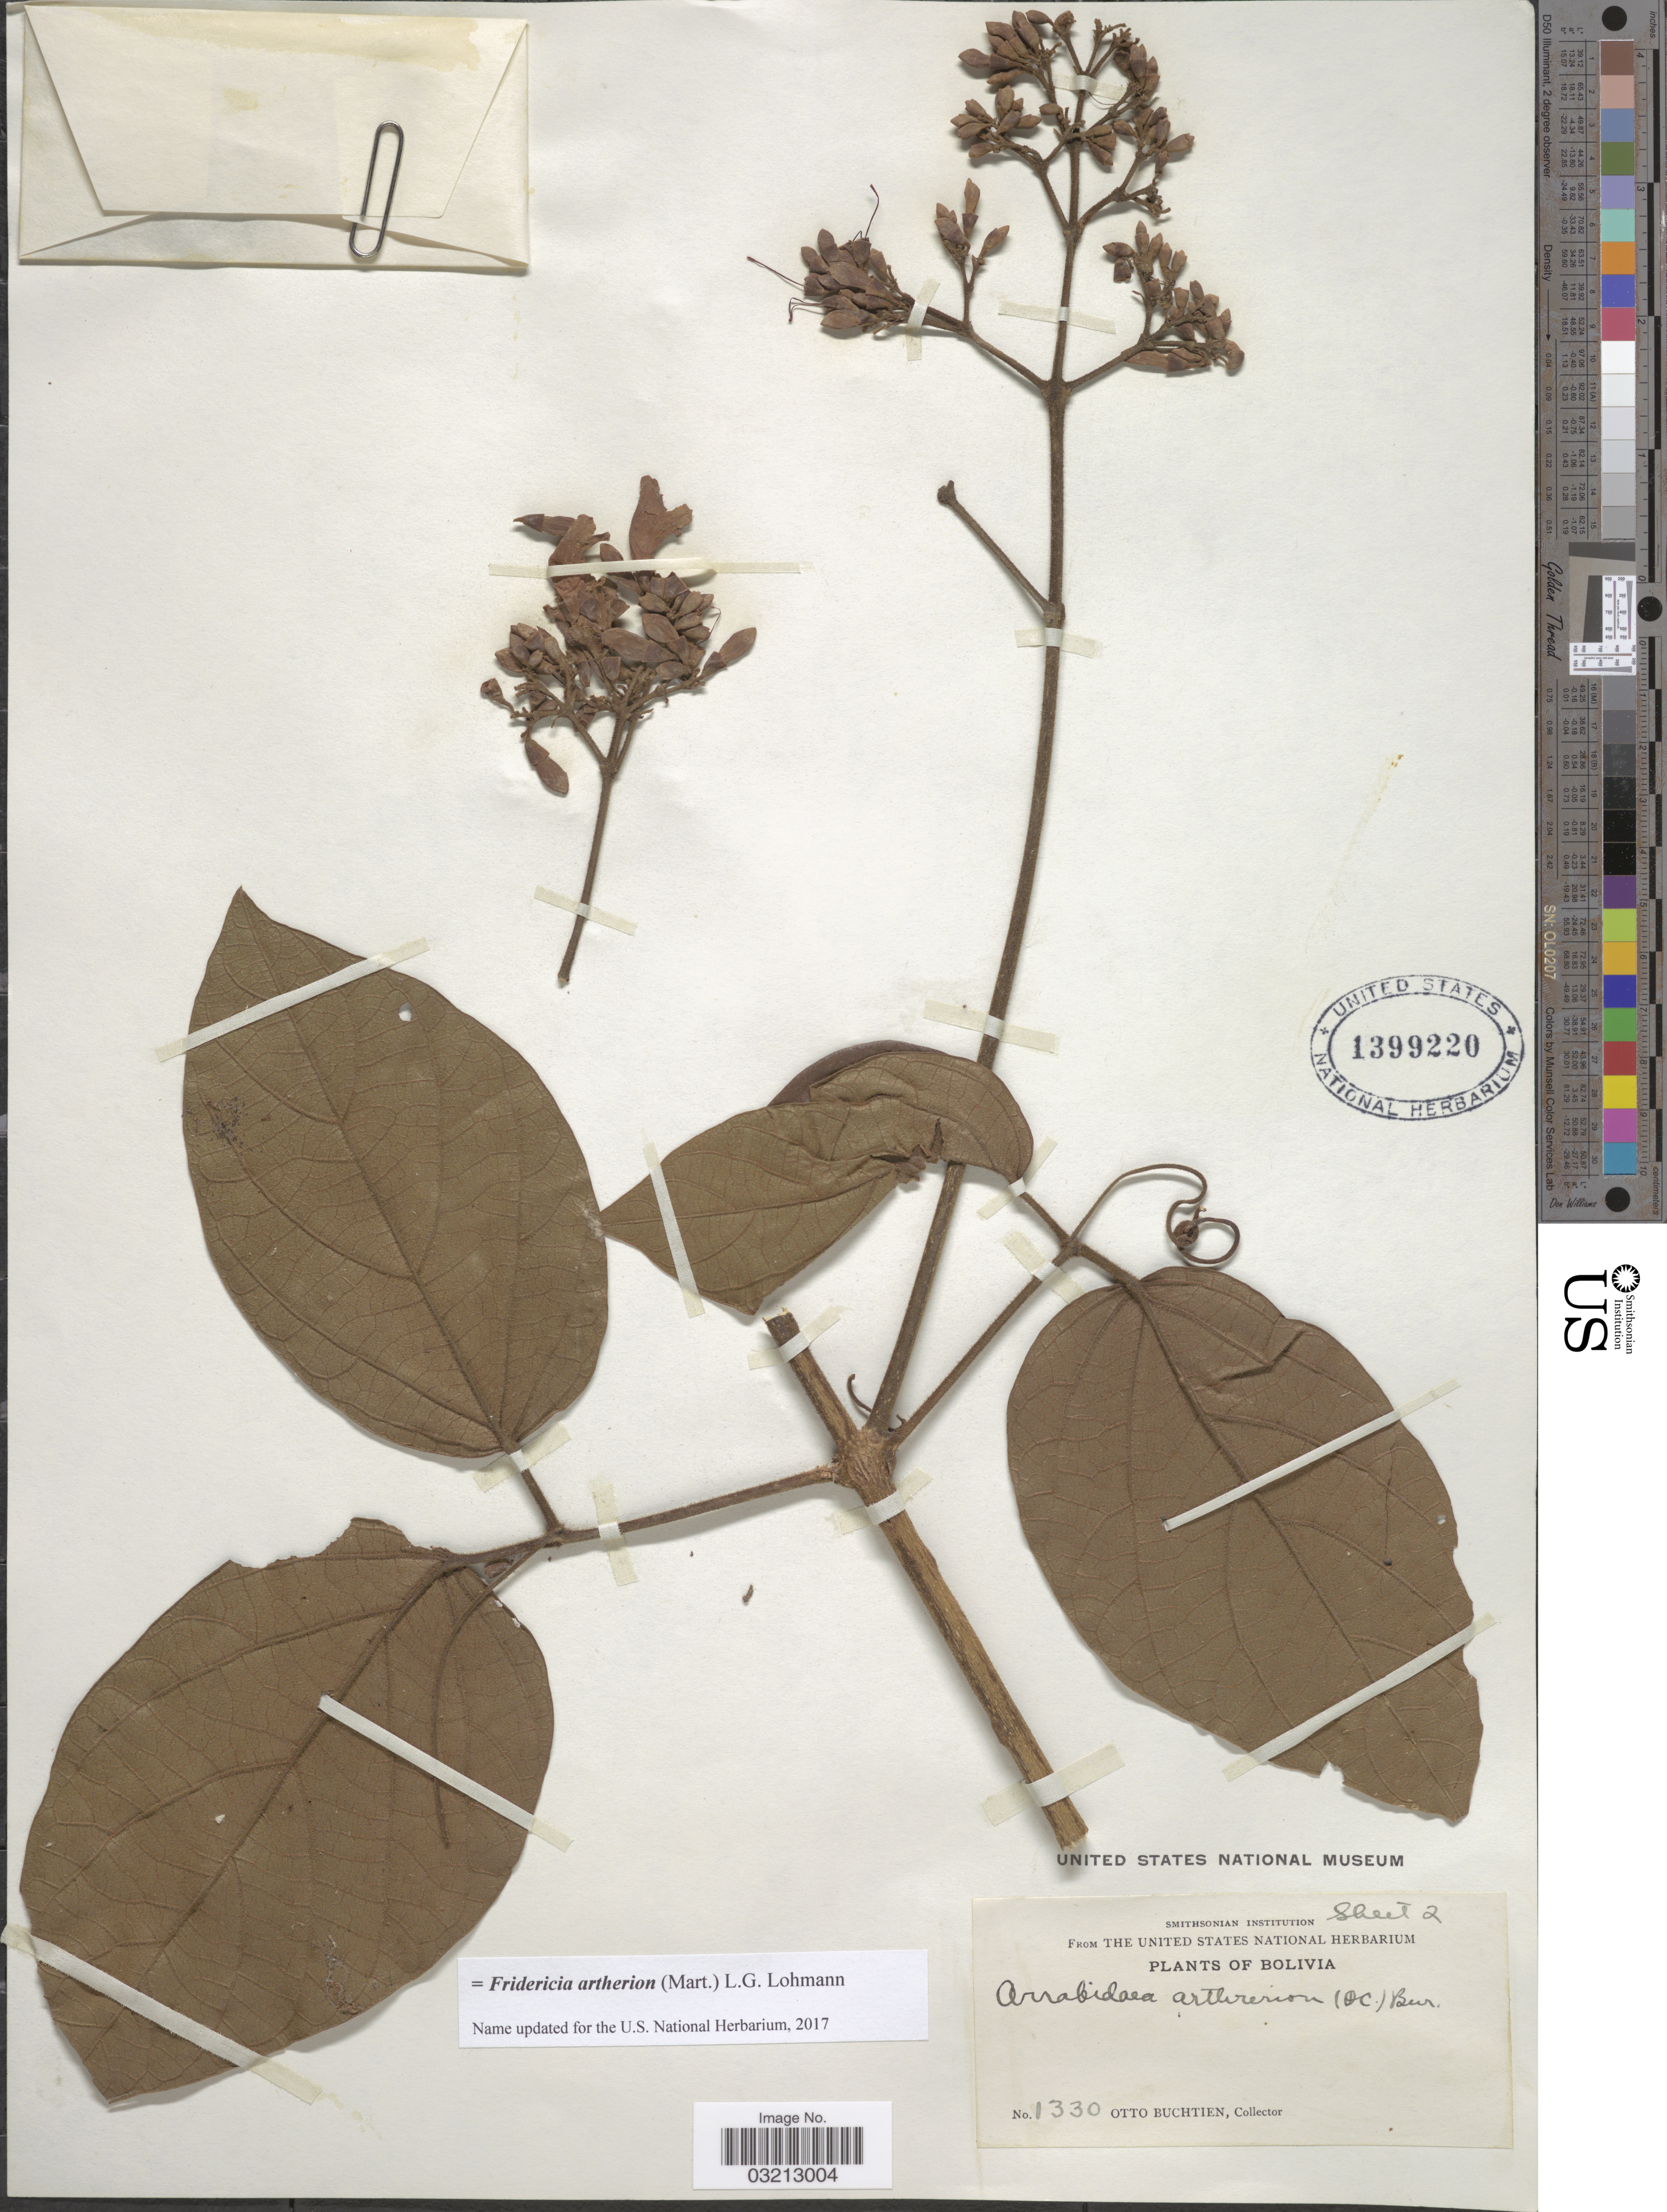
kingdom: Plantae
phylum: Tracheophyta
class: Magnoliopsida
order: Lamiales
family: Bignoniaceae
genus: Fridericia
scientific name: Fridericia arthrerion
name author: (Mart.) L.G. Lohmann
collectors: O. Buchtien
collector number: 1330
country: Bolivia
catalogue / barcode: US 1399220